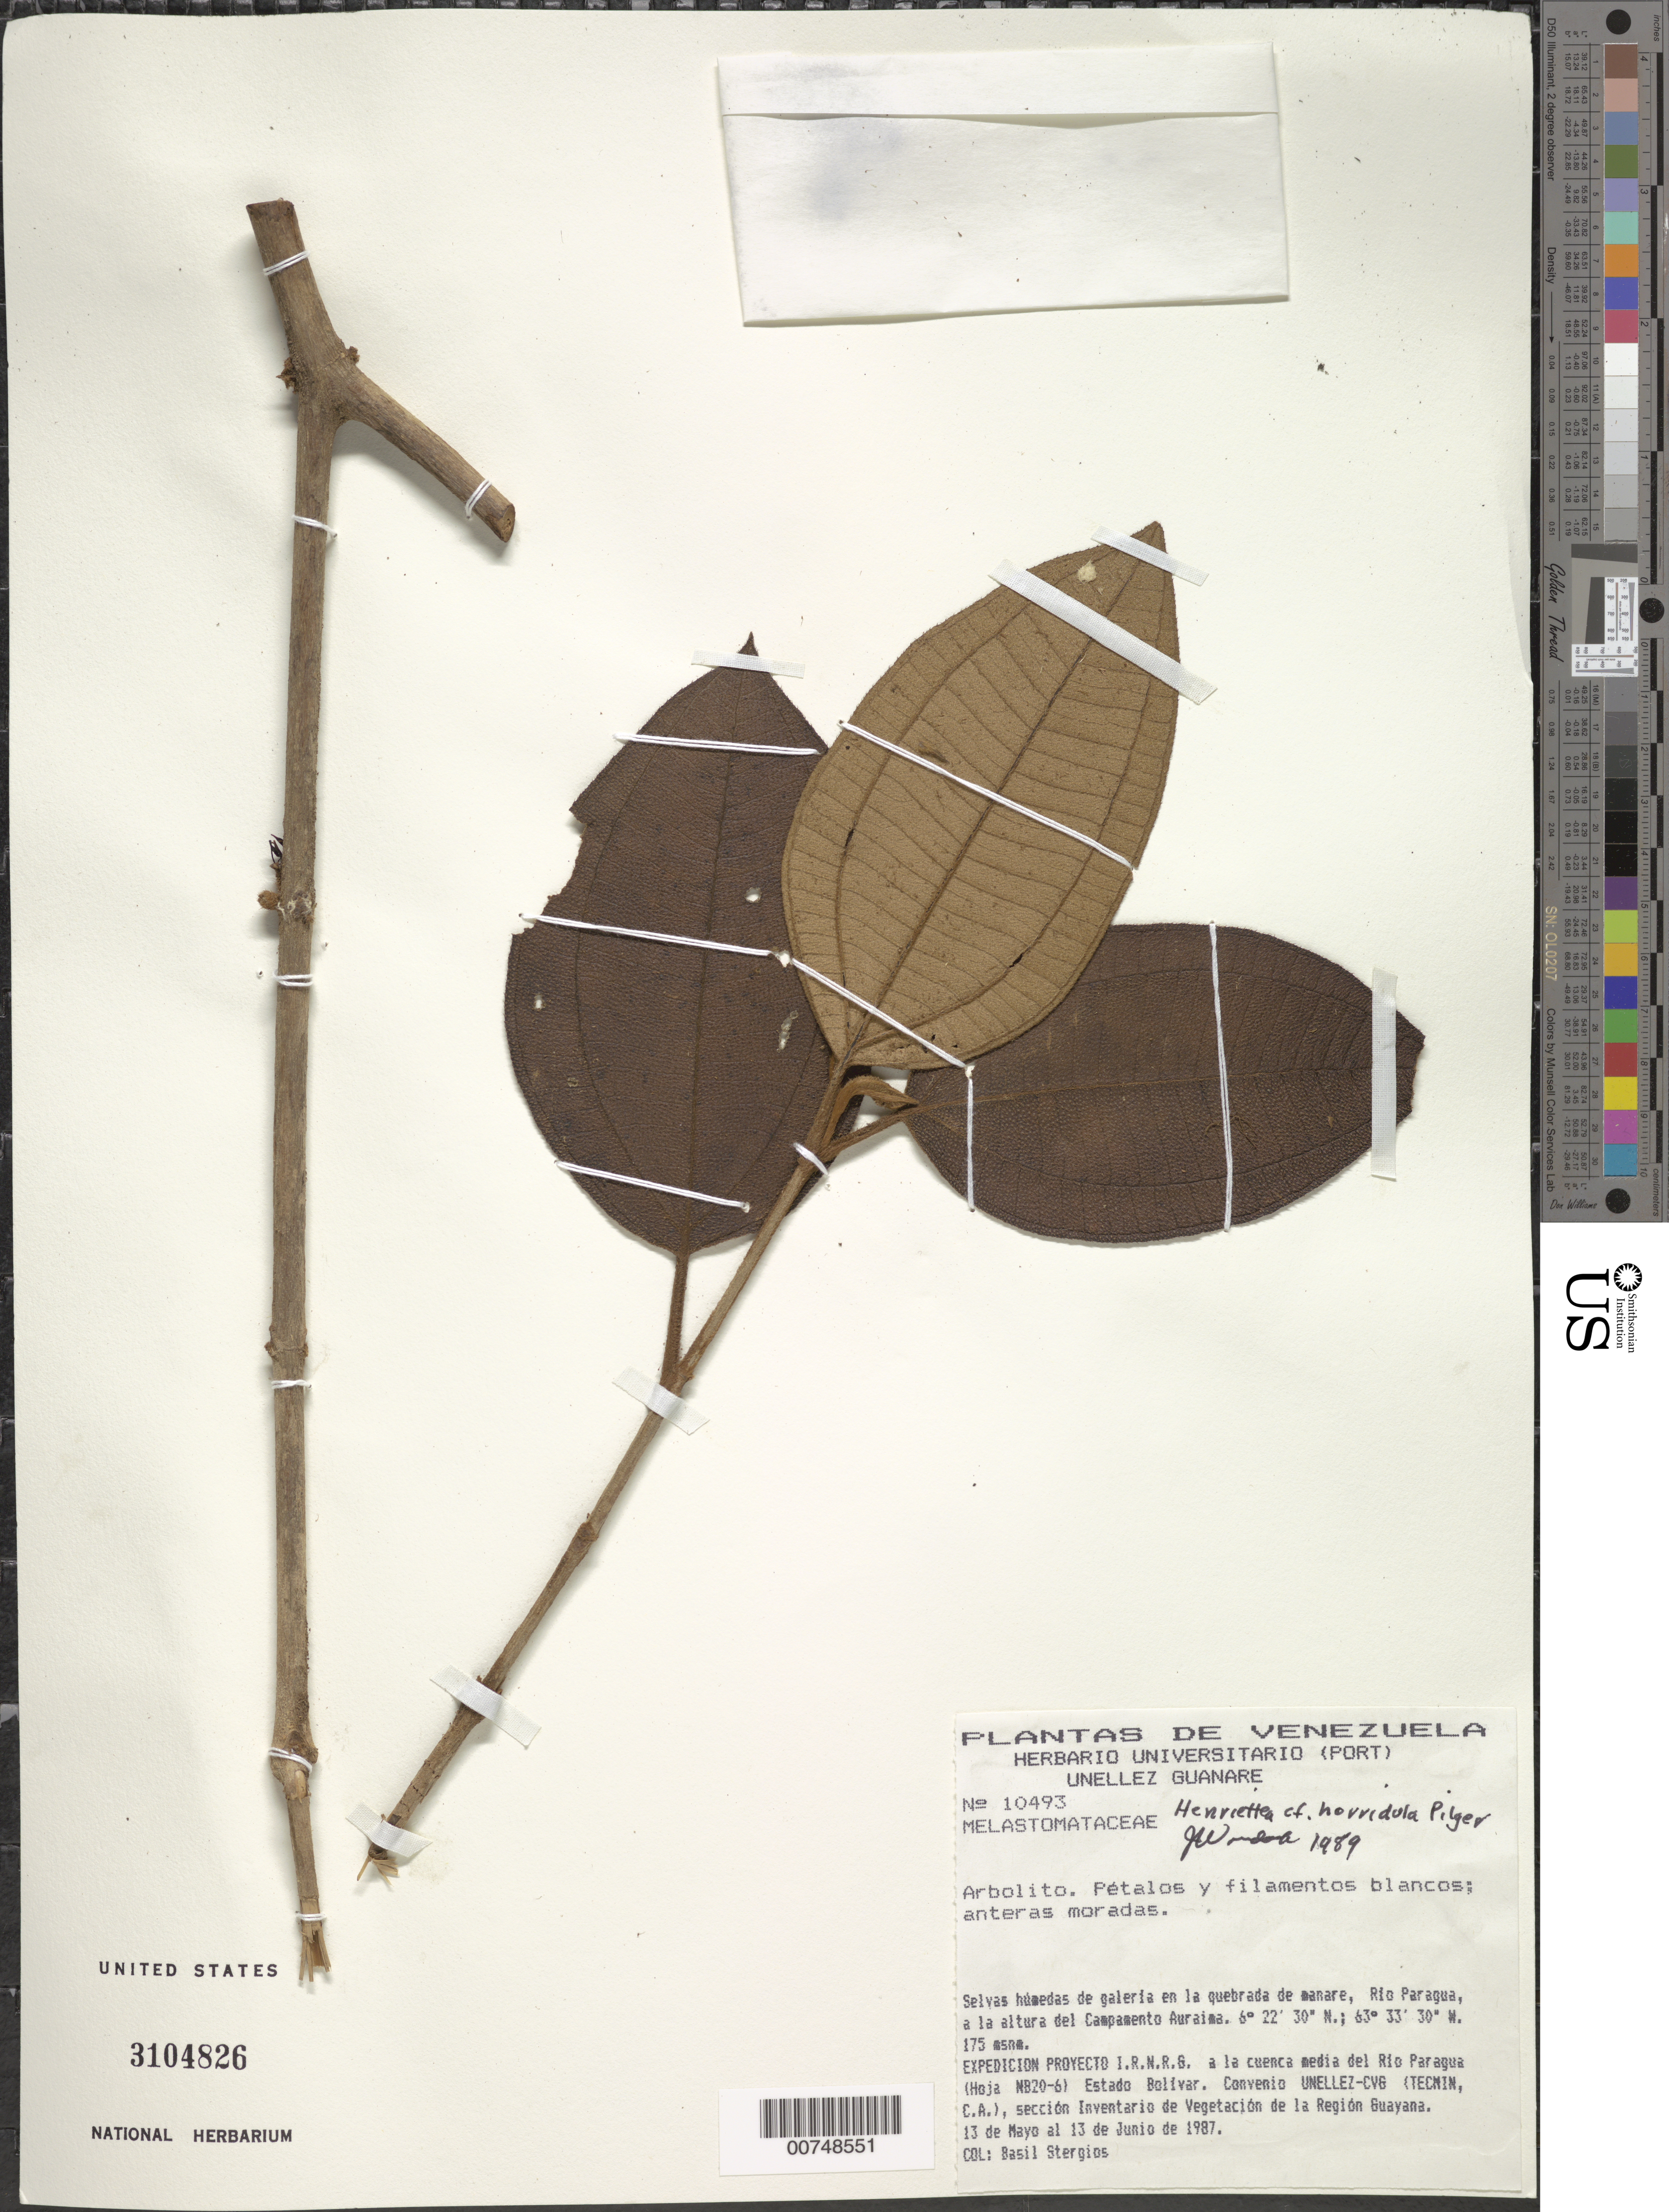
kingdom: Plantae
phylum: Tracheophyta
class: Magnoliopsida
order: Myrtales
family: Melastomataceae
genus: Henriettea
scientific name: Henriettea horridula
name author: Pilg.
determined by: Wurdack, John J., (US), US (UNITED STATES)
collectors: B. G. Stergios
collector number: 10493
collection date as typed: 13-May-87 to 13-Jun-87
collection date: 1987-05-13/1987-06-13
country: Venezuela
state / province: Bolívar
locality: Río Paragua, Campamento Auraima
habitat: Selvas húmedas de galeria en la quebrada de manare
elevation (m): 175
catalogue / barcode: US 3104826